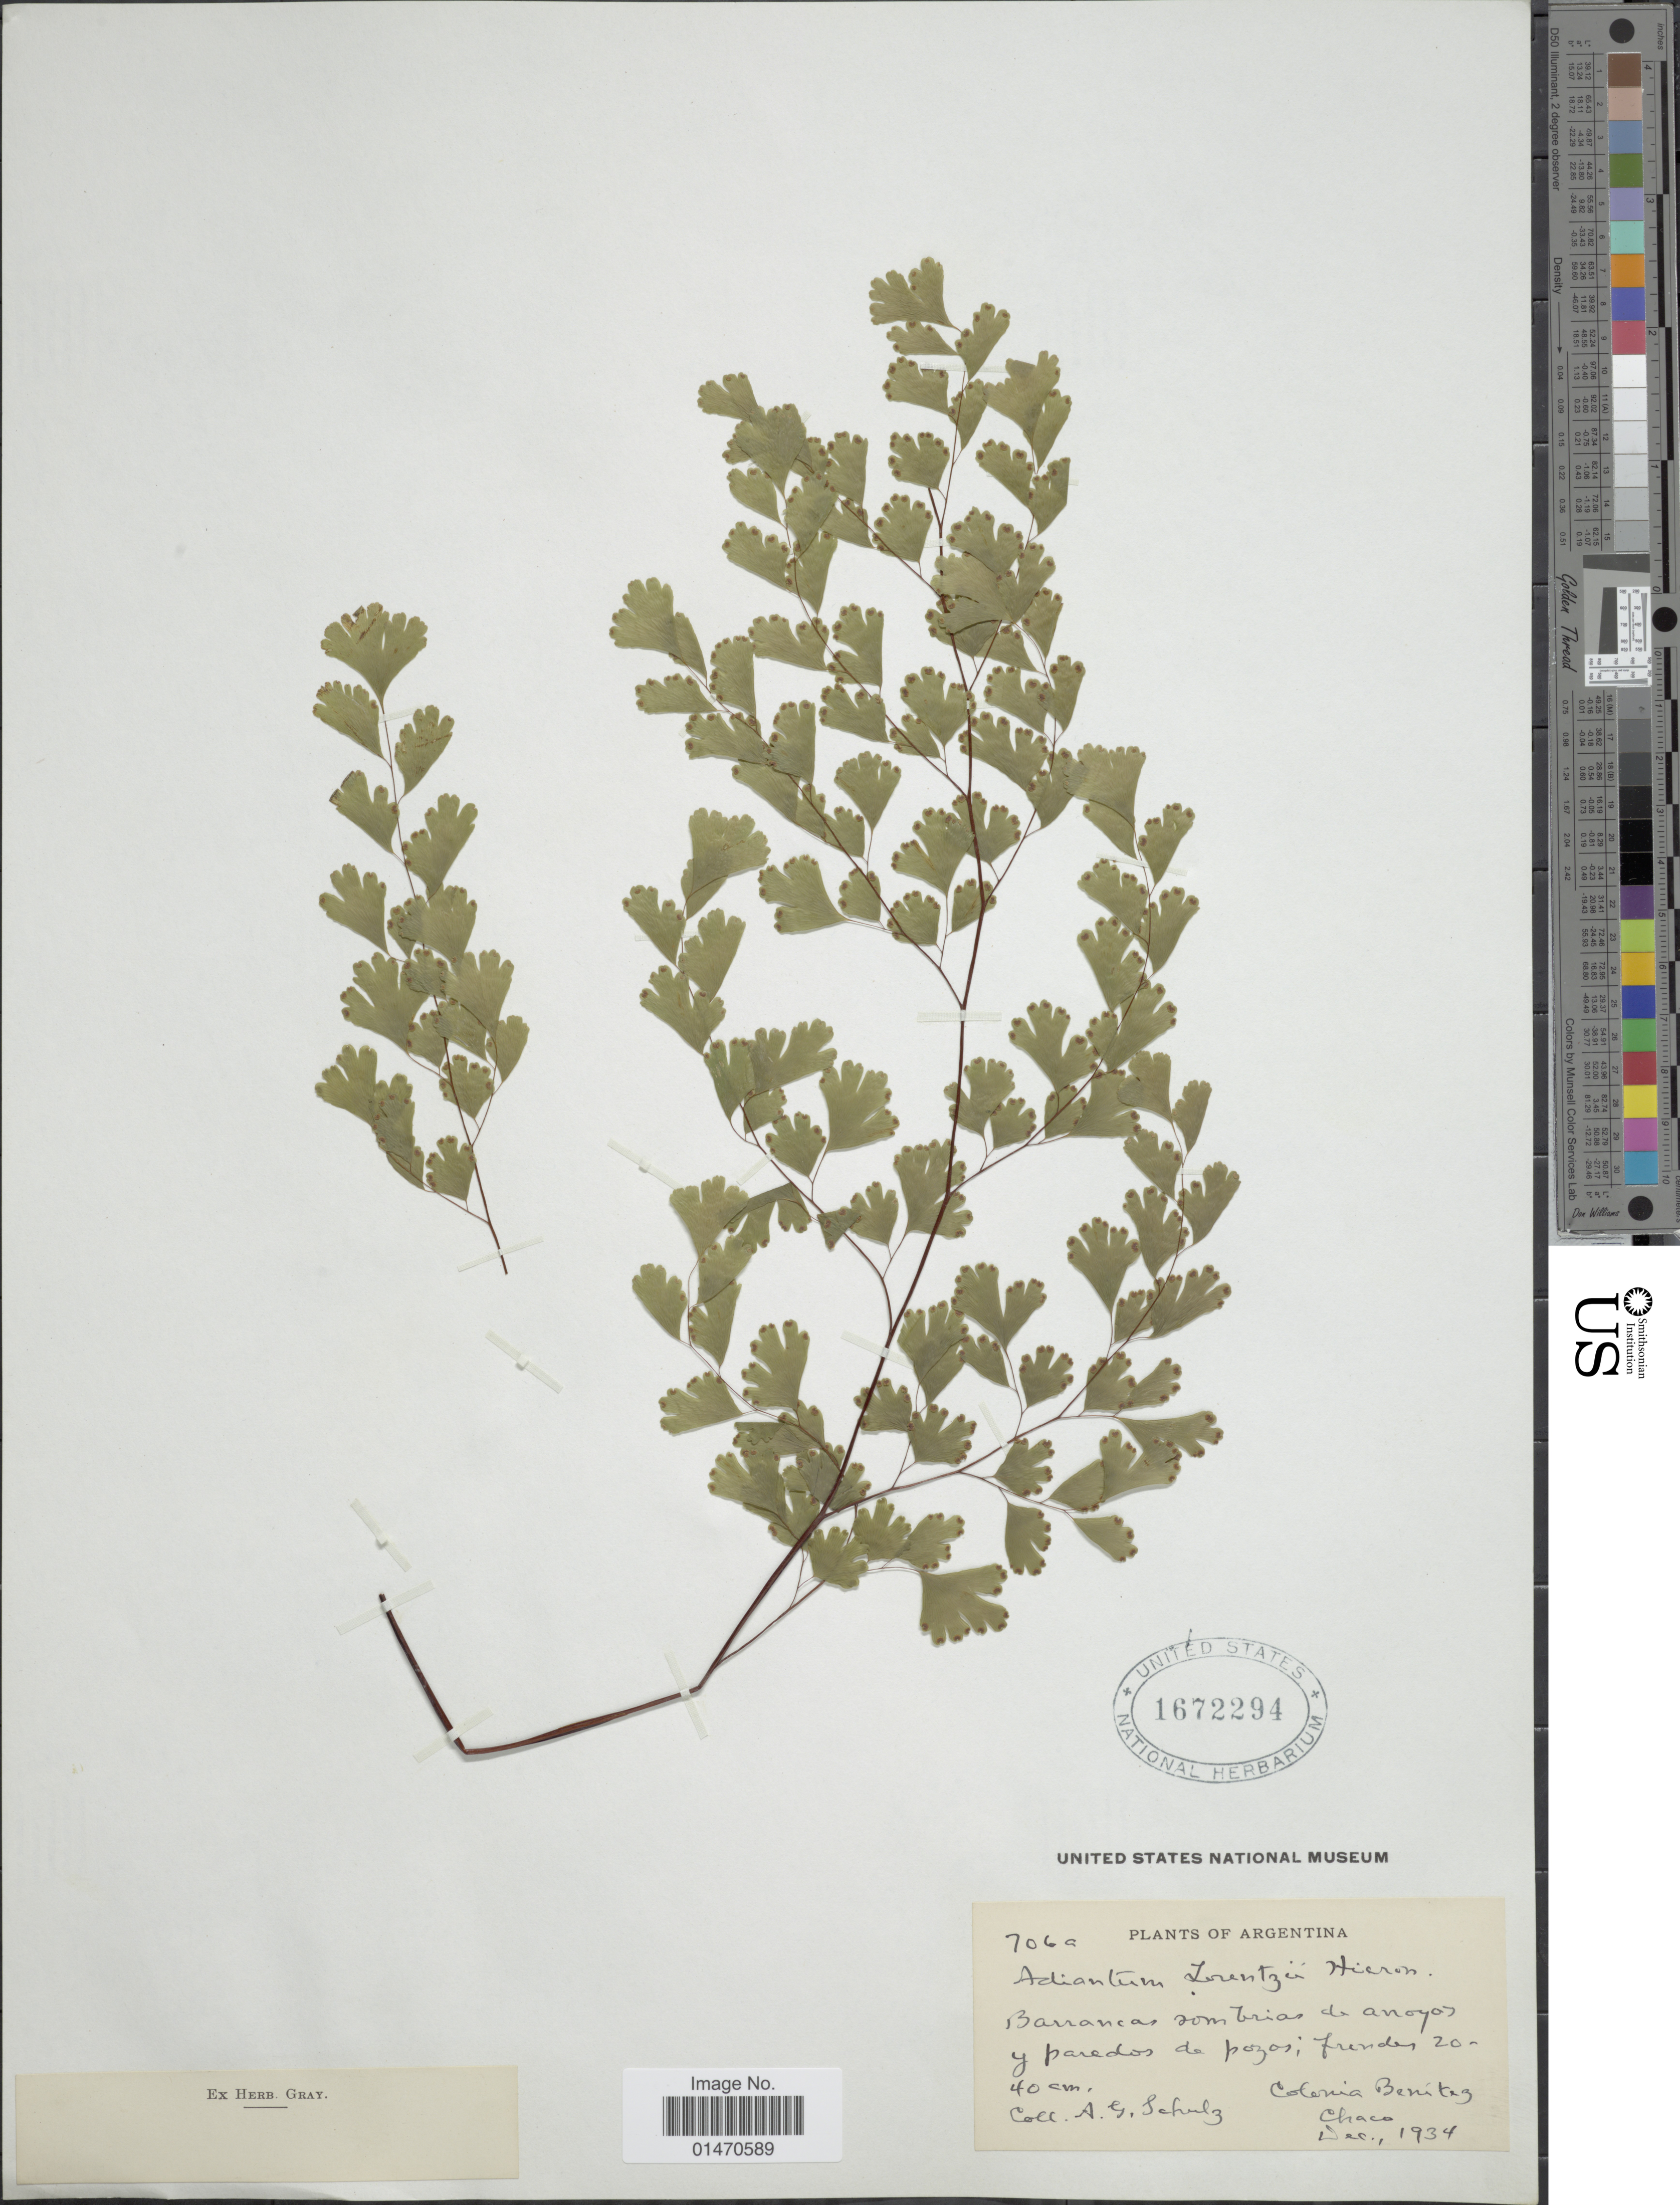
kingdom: Plantae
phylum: Tracheophyta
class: Polypodiopsida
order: Polypodiales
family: Pteridaceae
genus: Adiantum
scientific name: Adiantum lorentzii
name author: Hieron.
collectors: A. G. Schulz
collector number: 706a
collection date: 1934-12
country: Argentina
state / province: Chaco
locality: Barrancas sombrias de arroyos y paredos de pozos, Colonia Benitez, Chaco.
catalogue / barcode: US 1672294